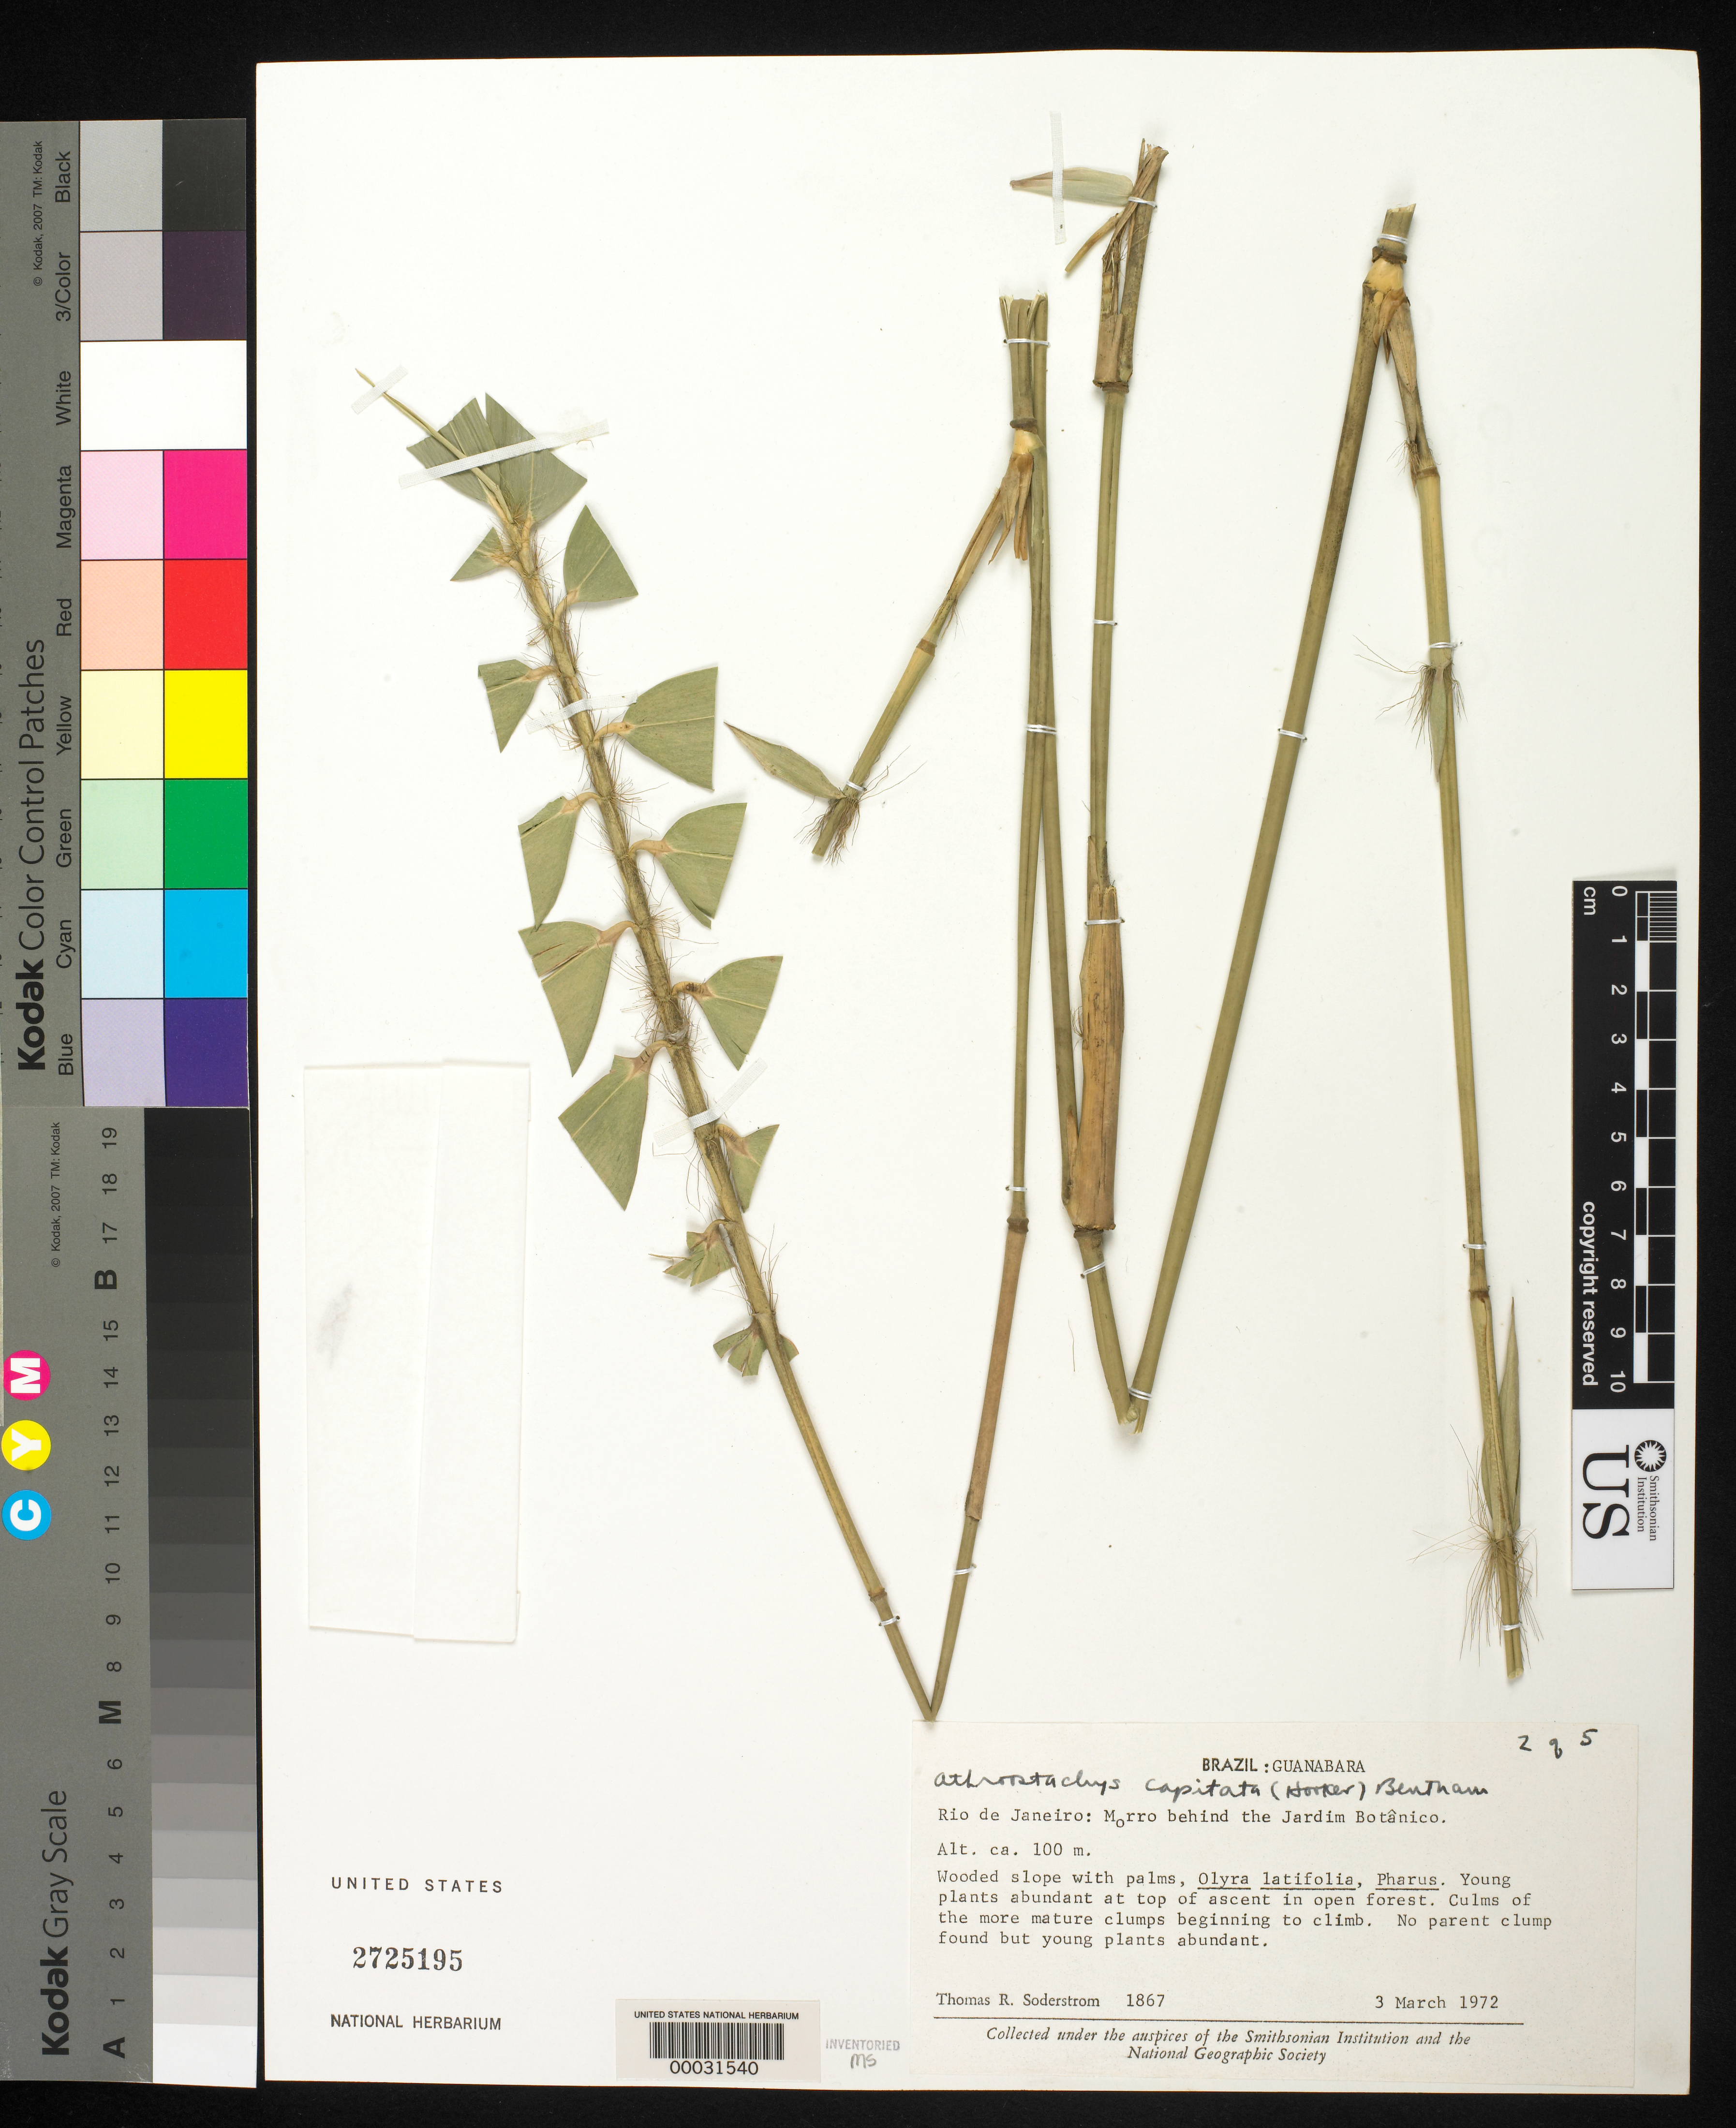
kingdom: Plantae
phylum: Tracheophyta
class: Liliopsida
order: Poales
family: Poaceae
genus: Athroostachys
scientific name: Athroostachys capitata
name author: (Hook.) Benth.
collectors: T. R. Soderstrom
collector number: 1867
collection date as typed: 03 Mar 1972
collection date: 1972-03-03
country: Brazil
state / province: Rio de Janeiro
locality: Rio de janeiro. [in former guanabara state]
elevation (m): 100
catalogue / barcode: US 2725195